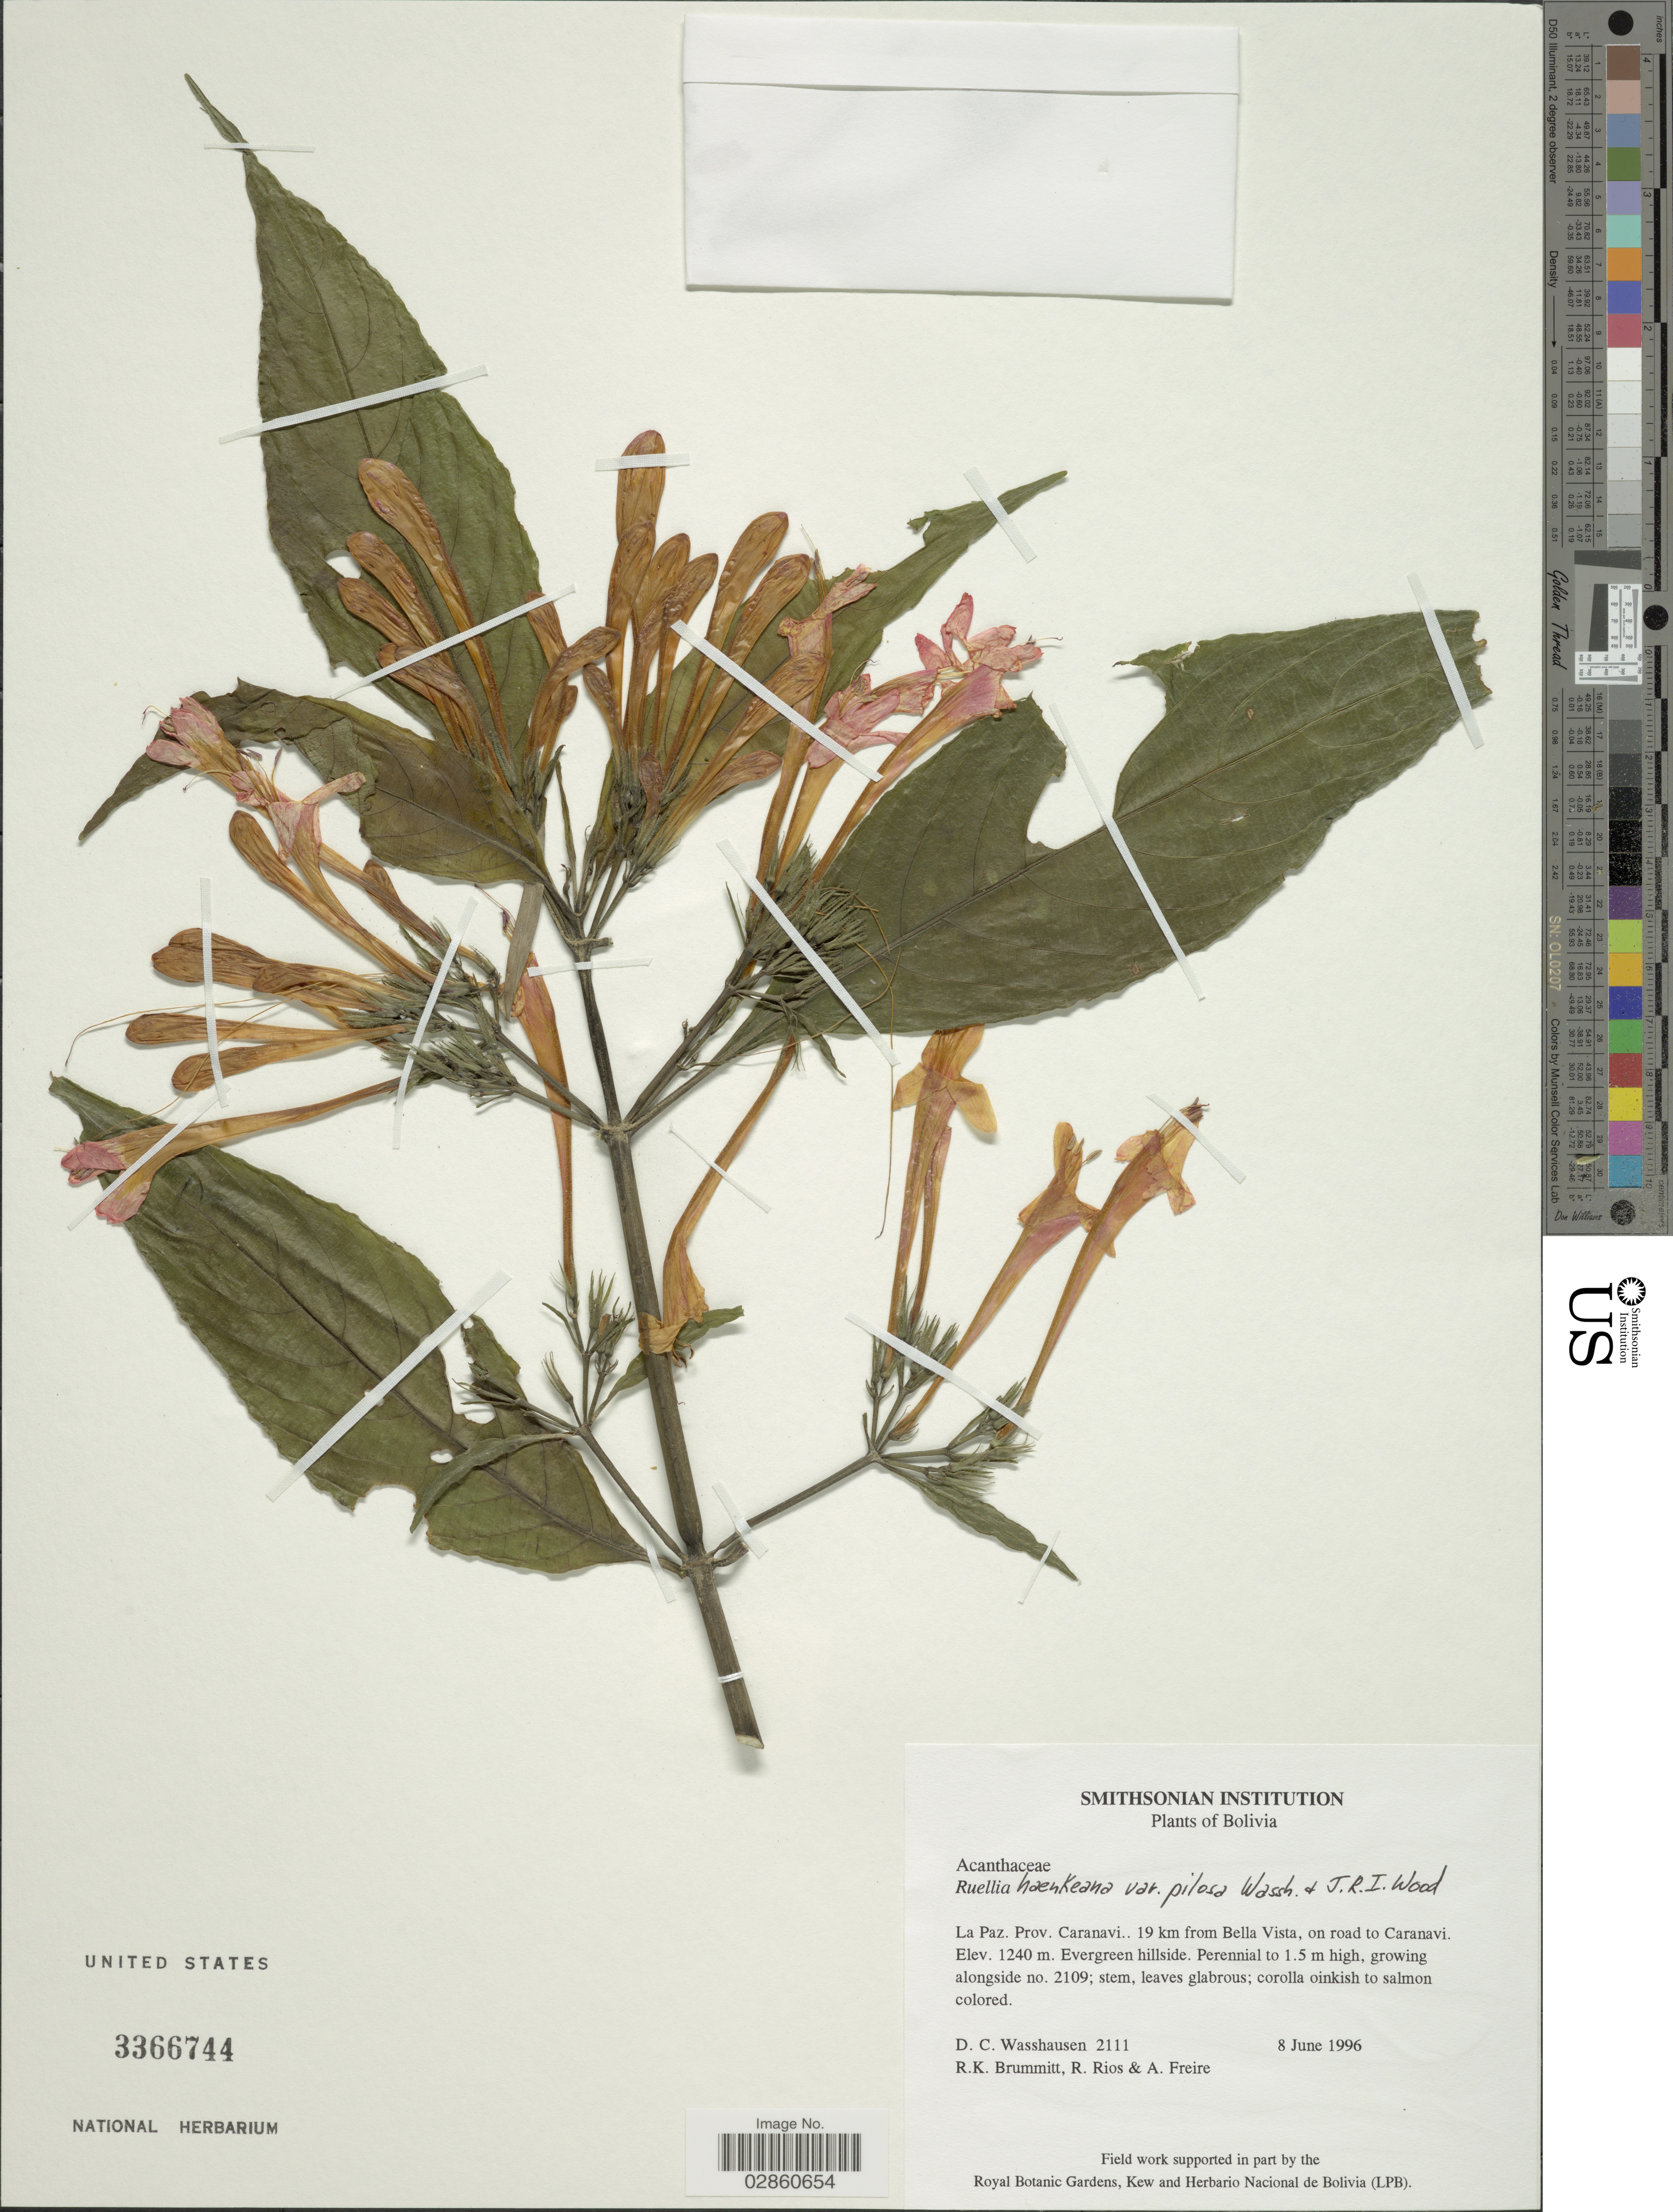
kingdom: Plantae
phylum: Tracheophyta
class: Magnoliopsida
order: Lamiales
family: Acanthaceae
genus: Ruellia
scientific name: Ruellia haenkeana var. pilosa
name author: Wassh. & J.R.I. Wood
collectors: D. C. Wasshausen, R. K. Brummitt, R. Rios & A. Freire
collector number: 2111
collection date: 1996-06-08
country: Bolivia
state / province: La Paz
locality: La Paz. Prov. Caranavi. 19 km from Bella Vista, on road to Caranavi.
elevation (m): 1240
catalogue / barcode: US 3366744